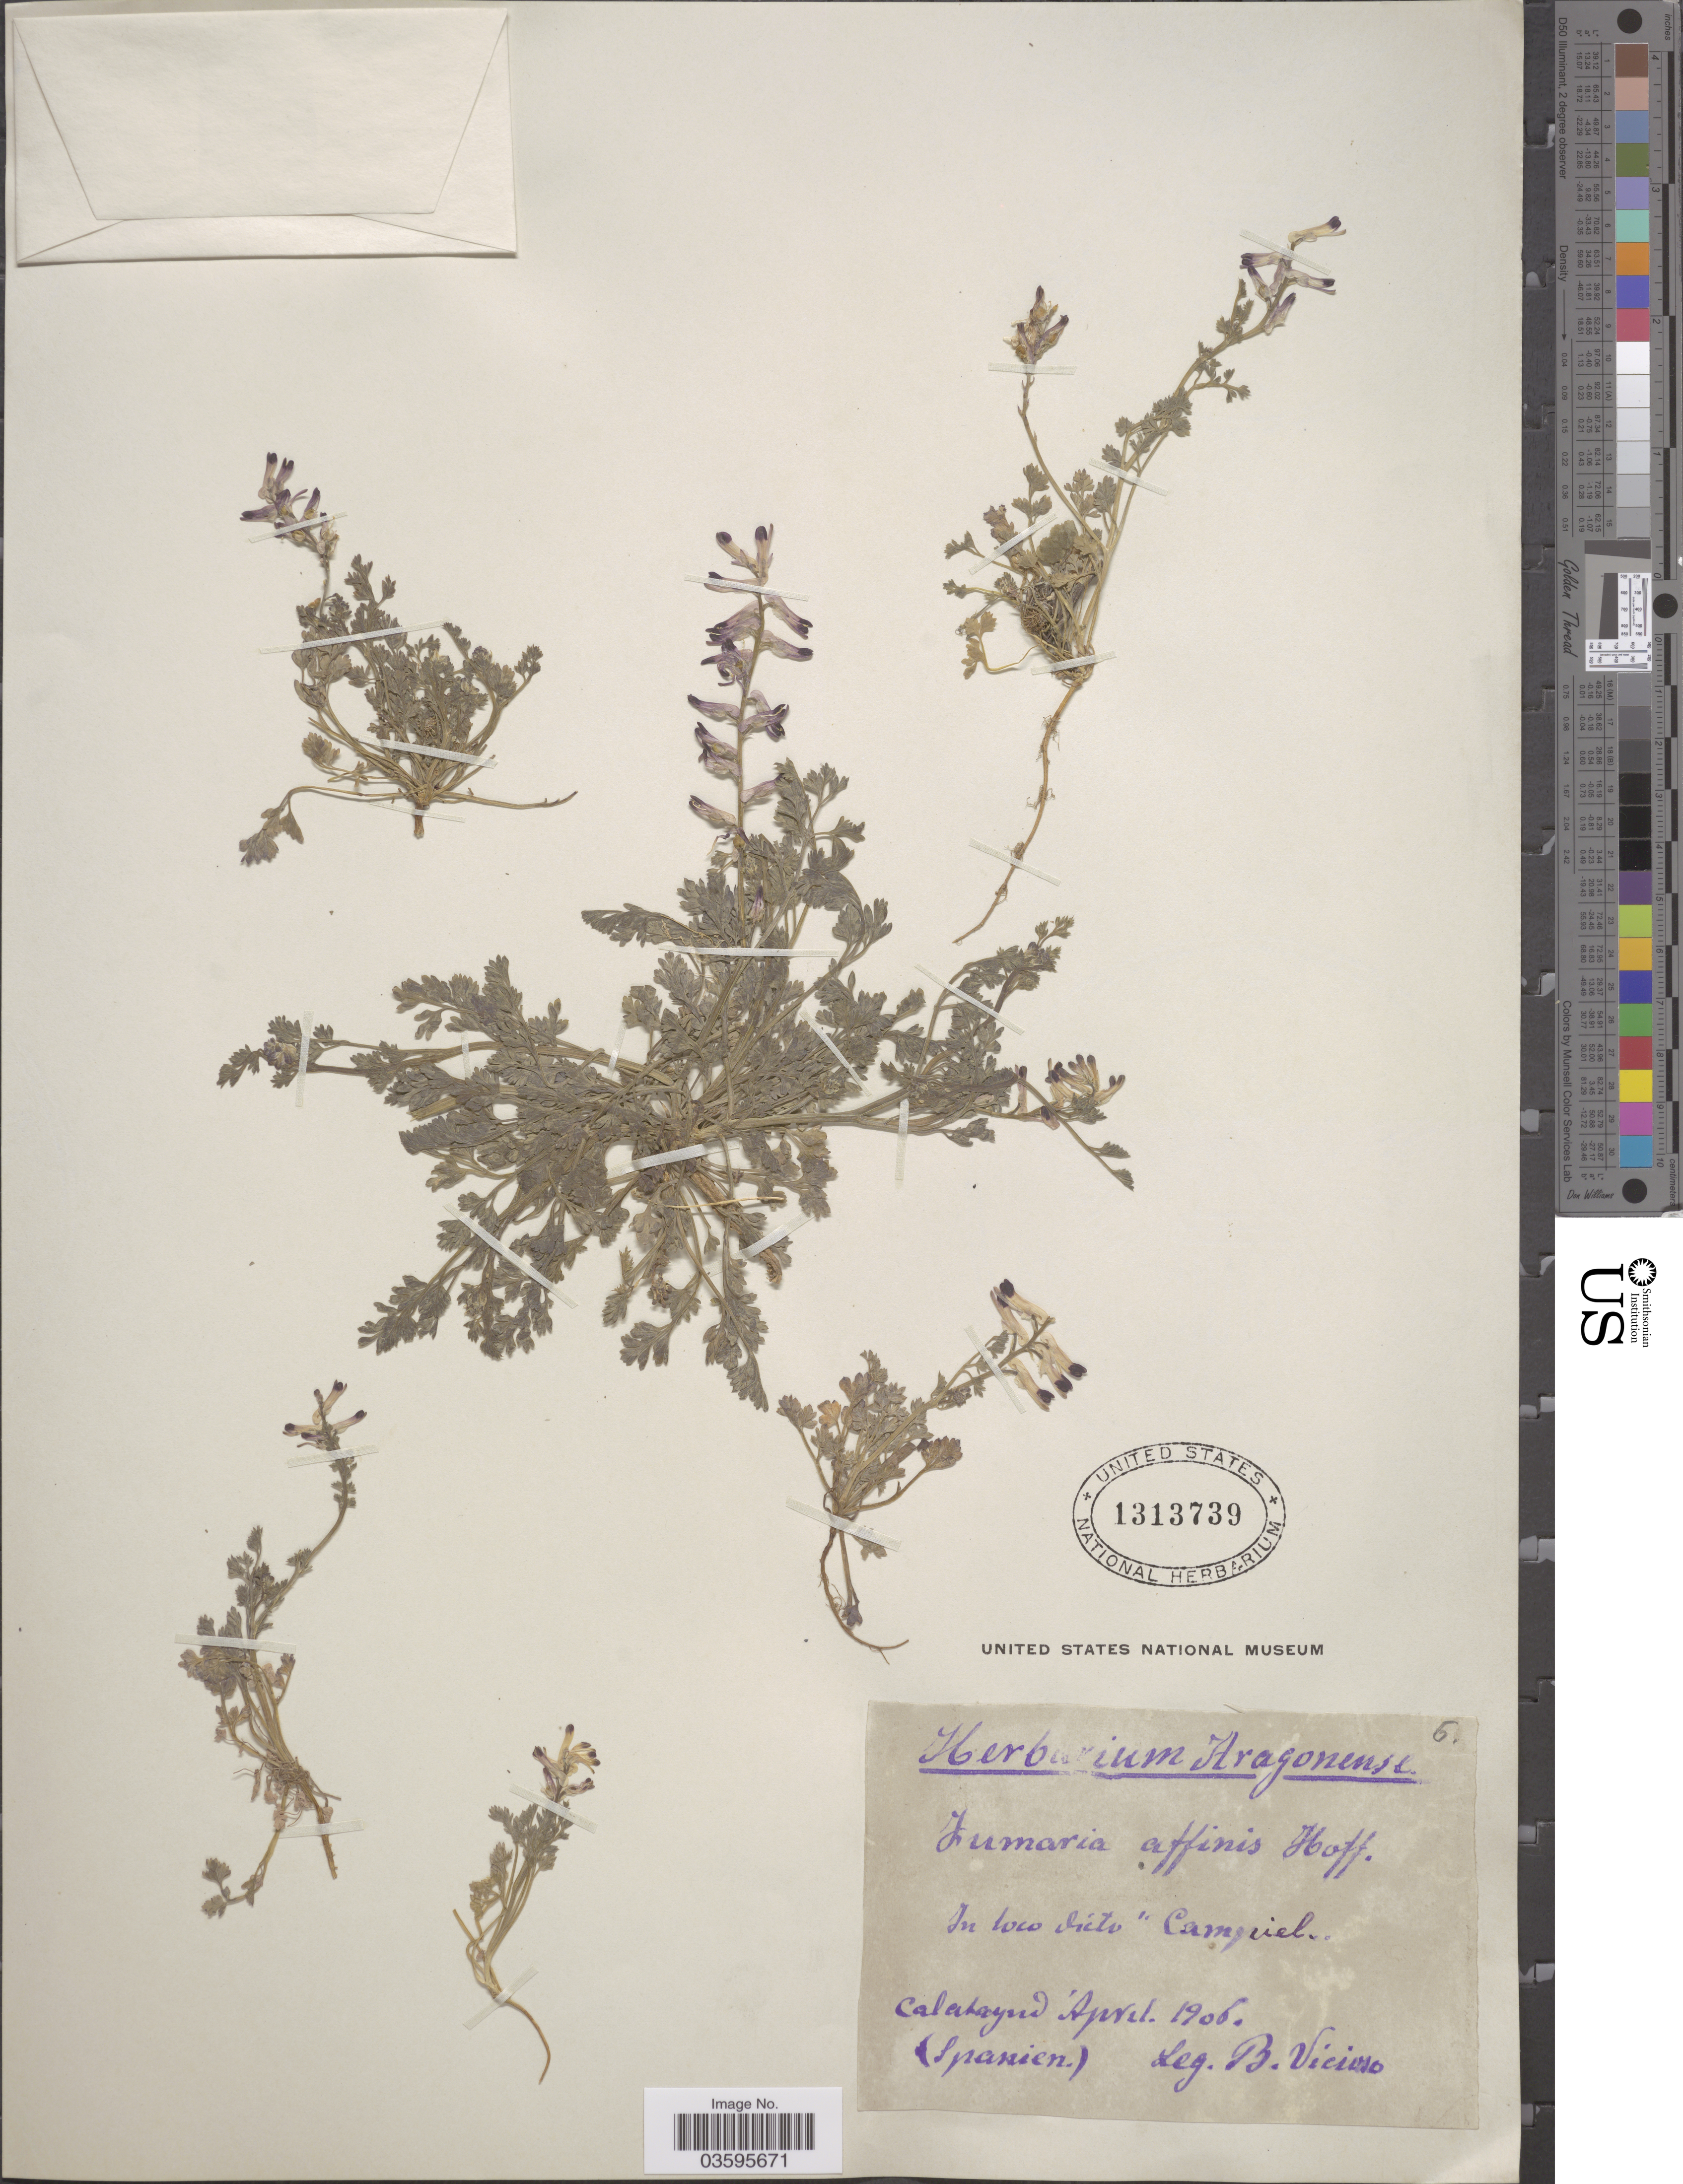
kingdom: Plantae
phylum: Tracheophyta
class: Magnoliopsida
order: Ranunculales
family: Papaveraceae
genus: Fumaria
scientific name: Fumaria affinis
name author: Hammar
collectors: Vicioso, B.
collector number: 6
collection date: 1906-04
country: Spain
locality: In loco dicto "Campiel". Calatayud.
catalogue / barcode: US 1313739